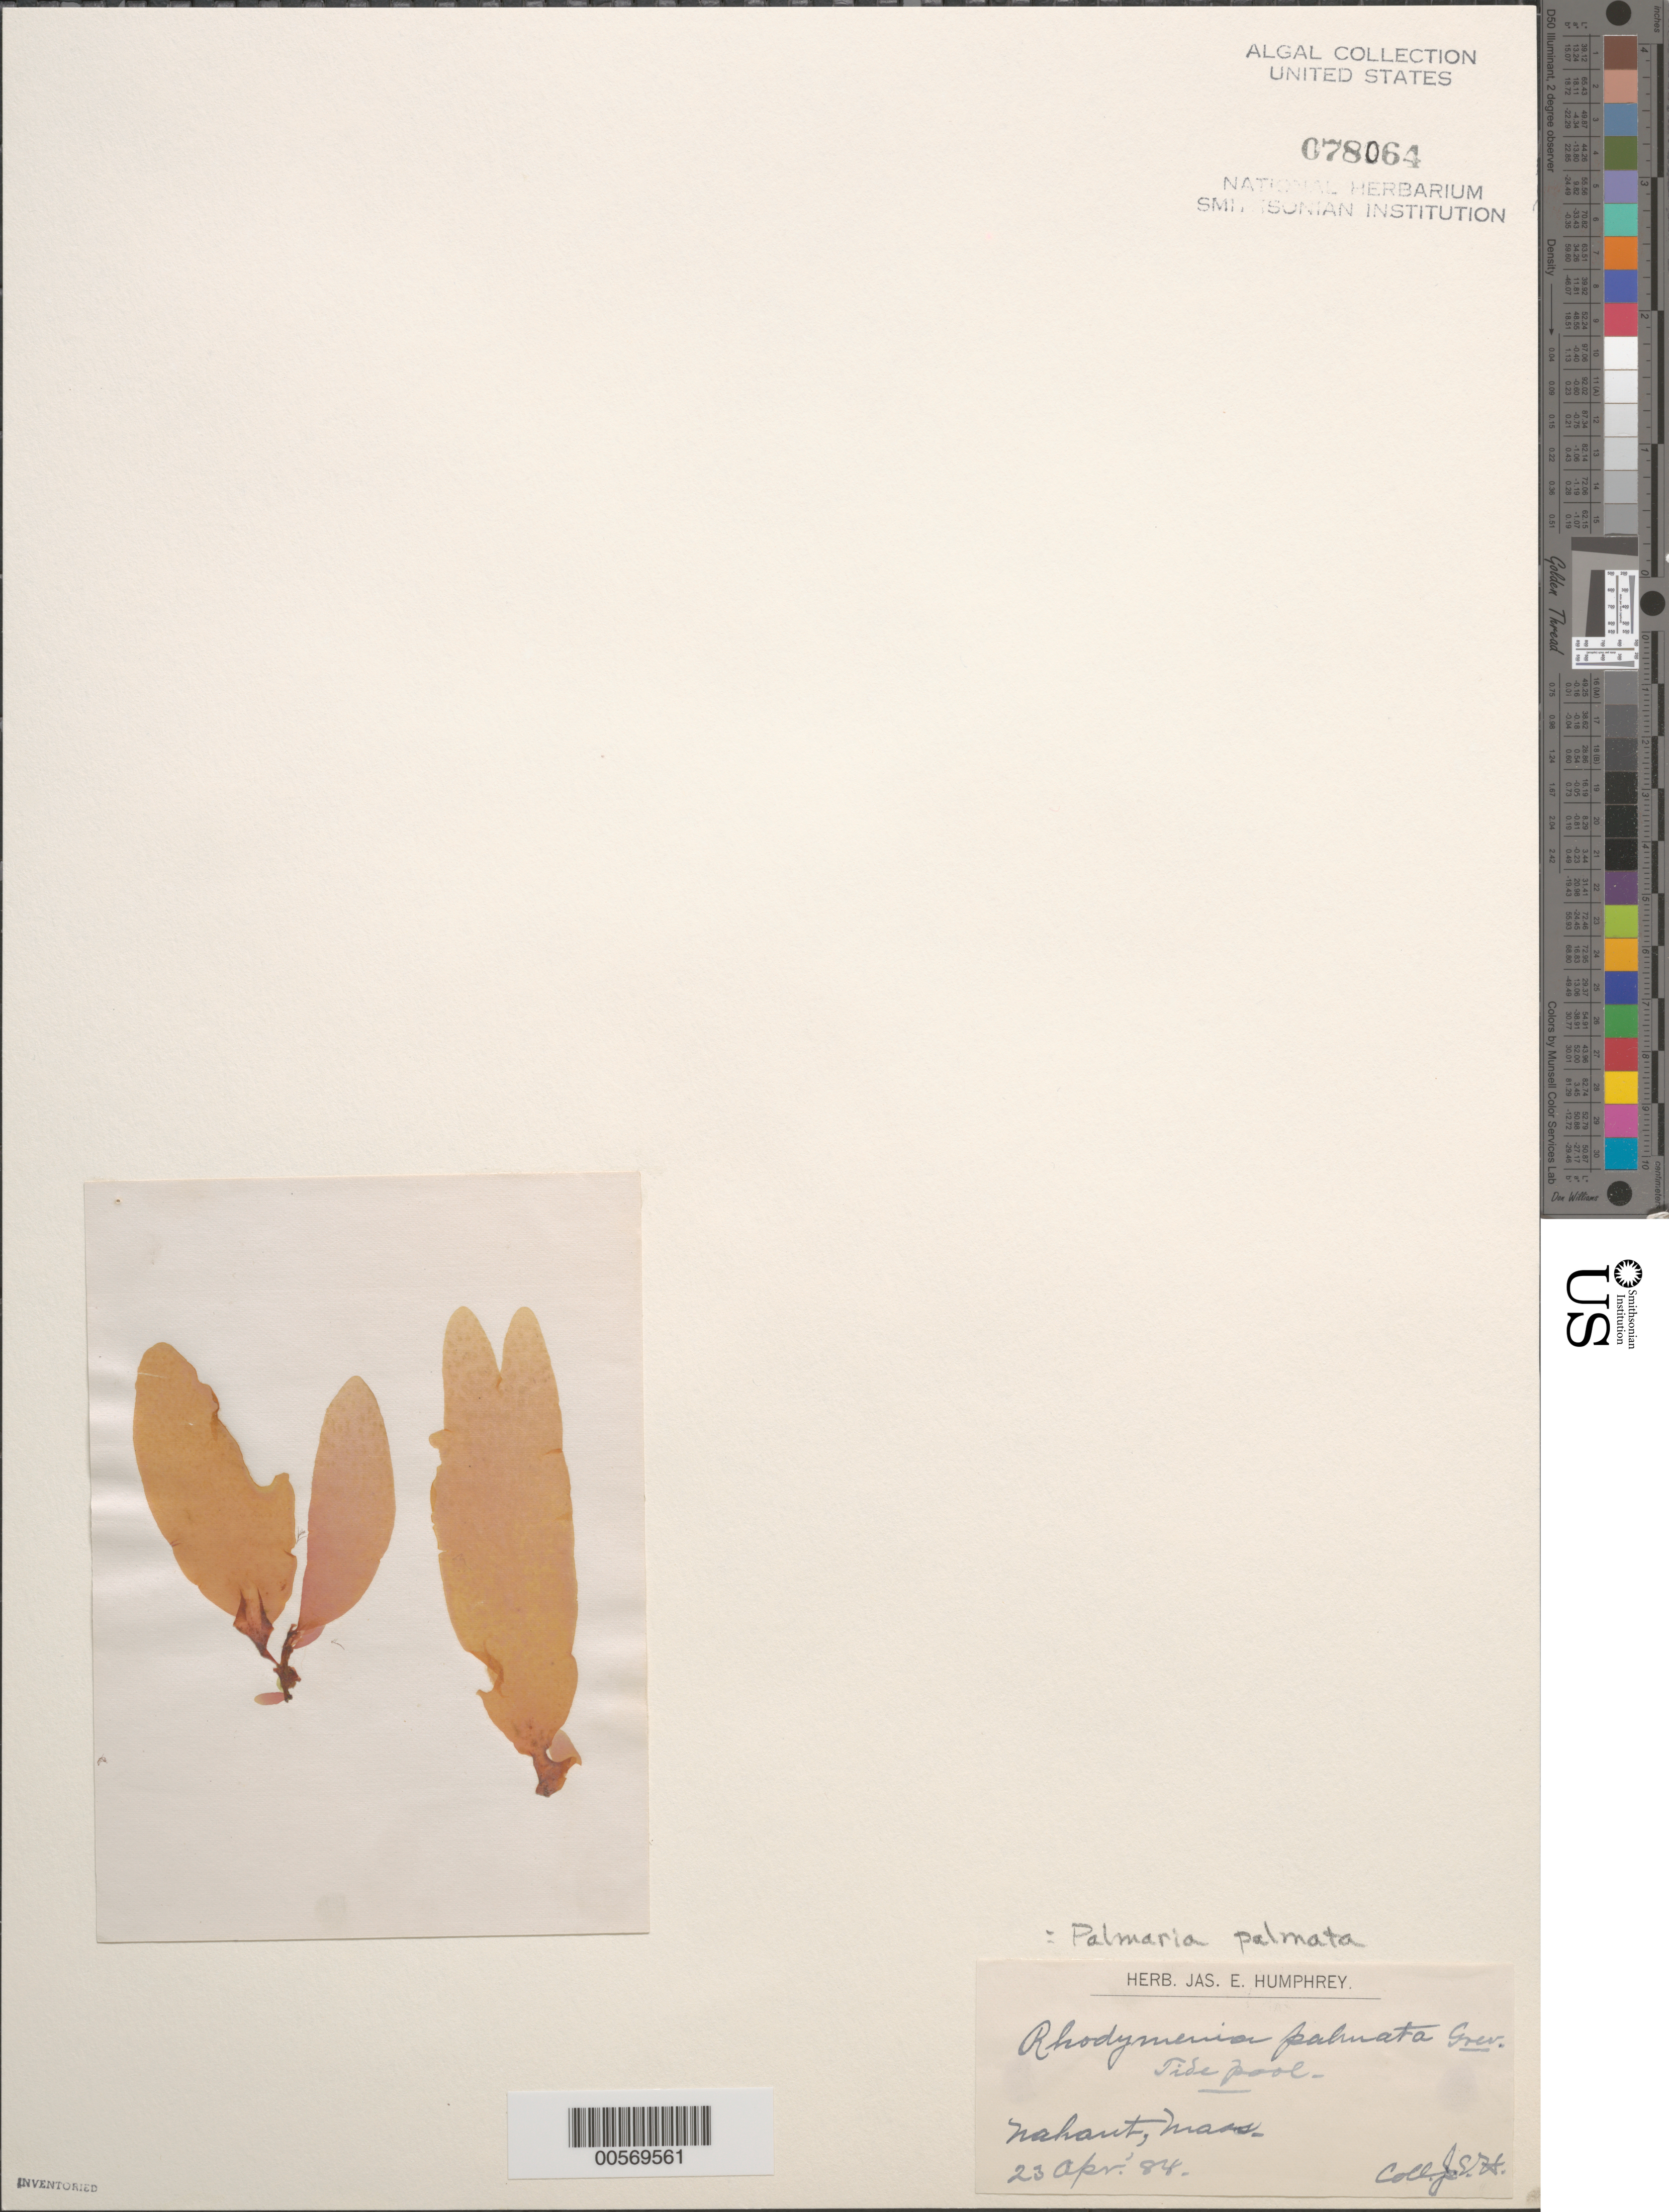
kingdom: Plantae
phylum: Rhodophyta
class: Florideophyceae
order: Palmariales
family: Palmariaceae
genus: Palmaria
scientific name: Palmaria palmata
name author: (L.) F. Weber & D. Mohr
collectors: J. Humphrey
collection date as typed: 23 Apr 1884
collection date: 1884-04-23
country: United States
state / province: Massachusetts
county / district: Essex County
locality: Nahant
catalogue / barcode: US 78064